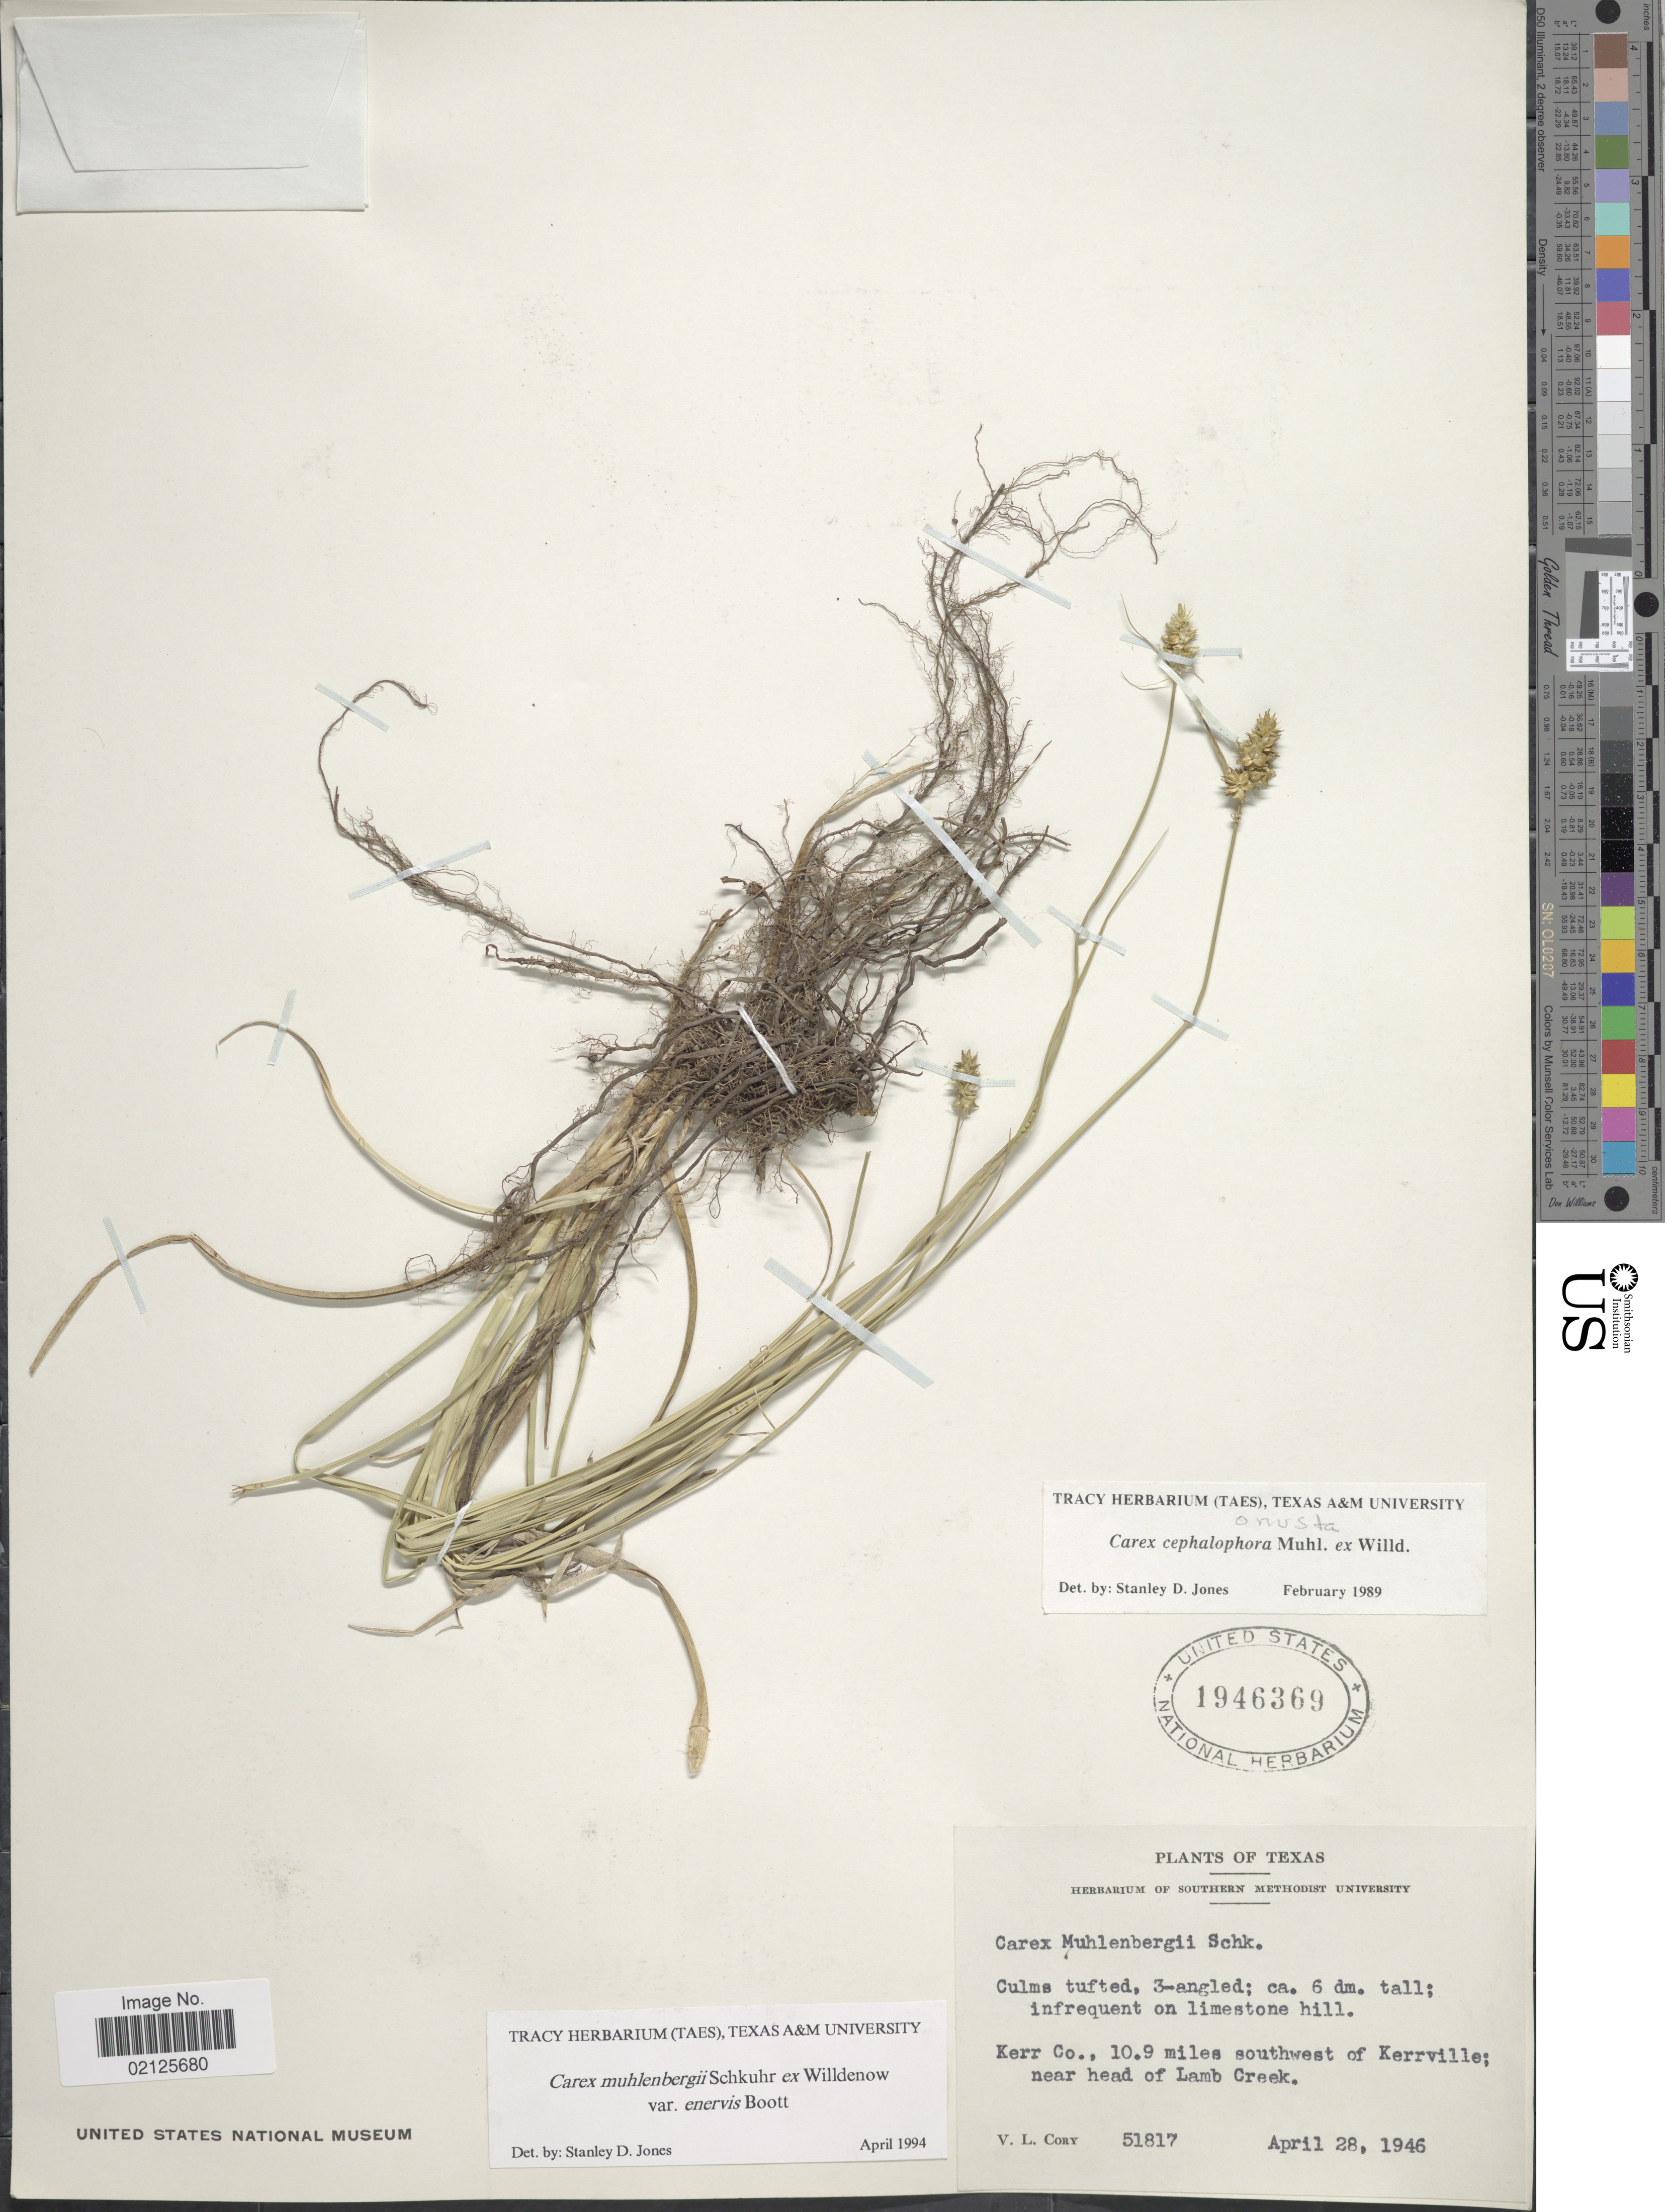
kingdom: Plantae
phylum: Tracheophyta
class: Liliopsida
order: Poales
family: Cyperaceae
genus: Carex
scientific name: Carex muehlenbergii var. enervis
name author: Boott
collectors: V. Cory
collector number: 51817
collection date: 1946-04-28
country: United States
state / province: Texas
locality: Kerr Co., 10.9 miles southwest of Kerrvile; near head of Lamb Creek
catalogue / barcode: US 1946369